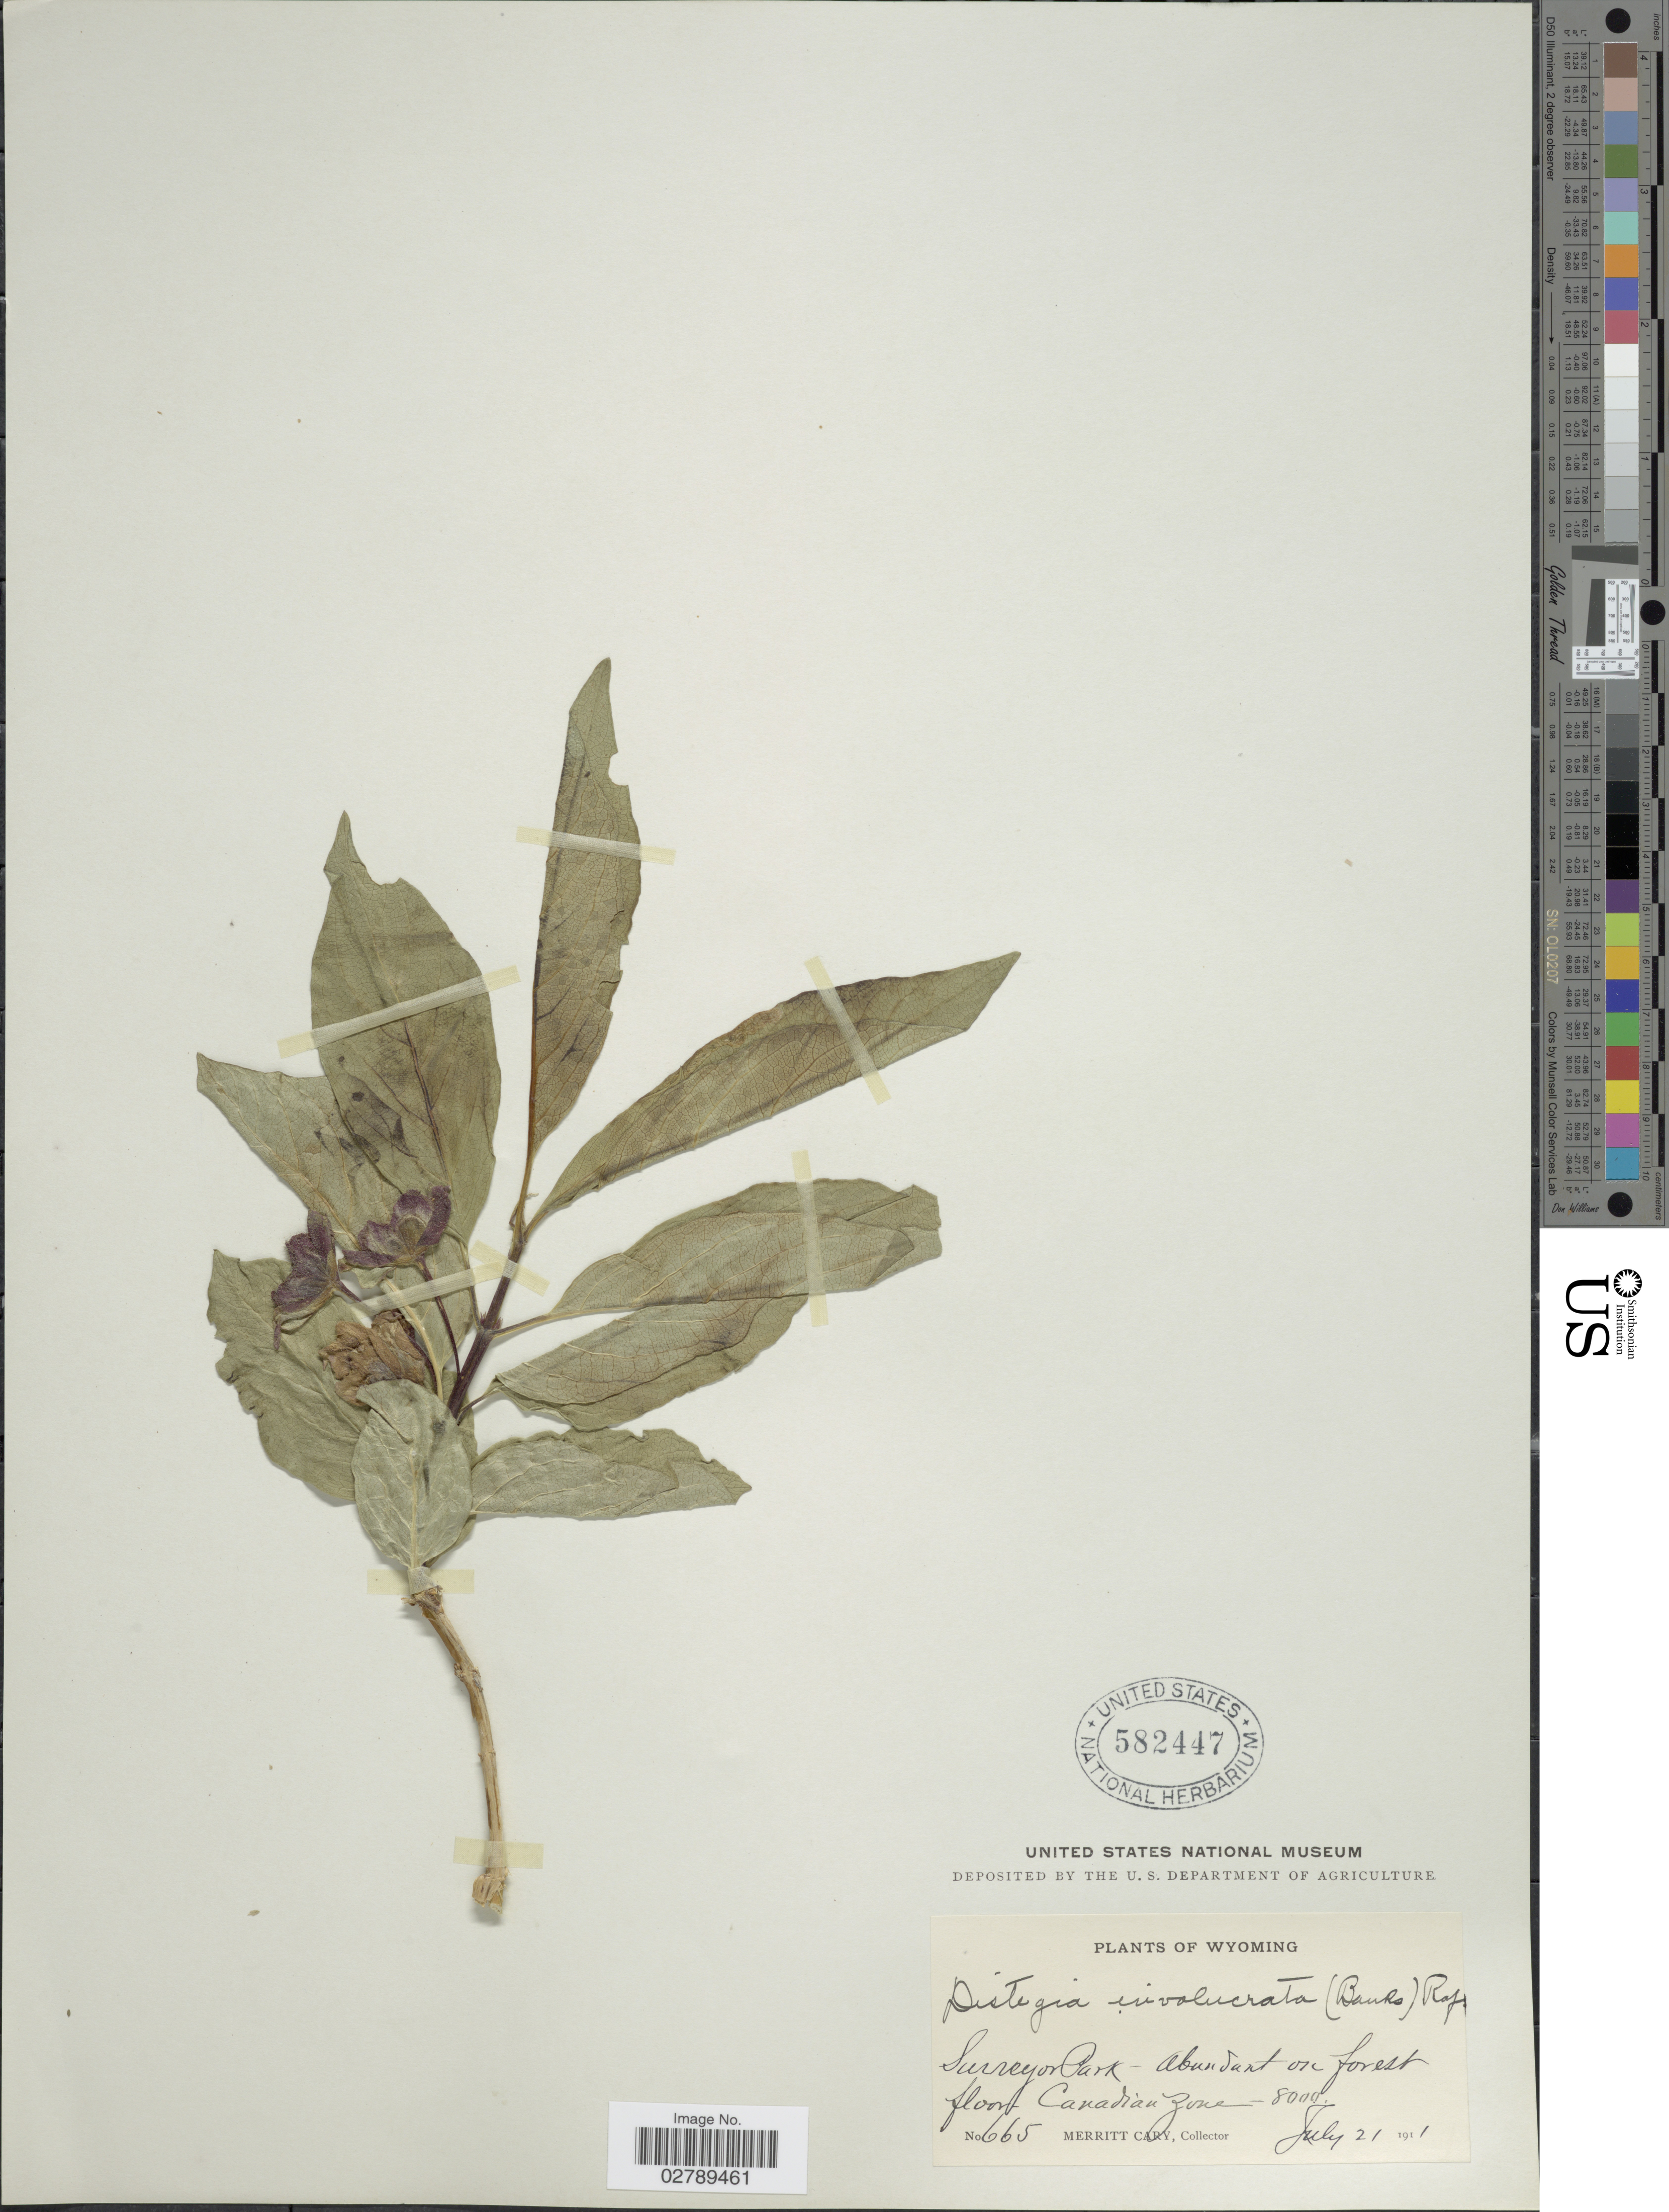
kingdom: Plantae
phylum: Tracheophyta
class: Magnoliopsida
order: Dipsacales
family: Caprifoliaceae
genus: Lonicera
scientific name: Lonicera involucrata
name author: (Richardson) Banks ex Spreng.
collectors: M. Cary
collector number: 665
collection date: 1911-07-21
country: United States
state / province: Wyoming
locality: Surveyor Park - Abundant on forest floor Canadian Zone.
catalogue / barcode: US 582447